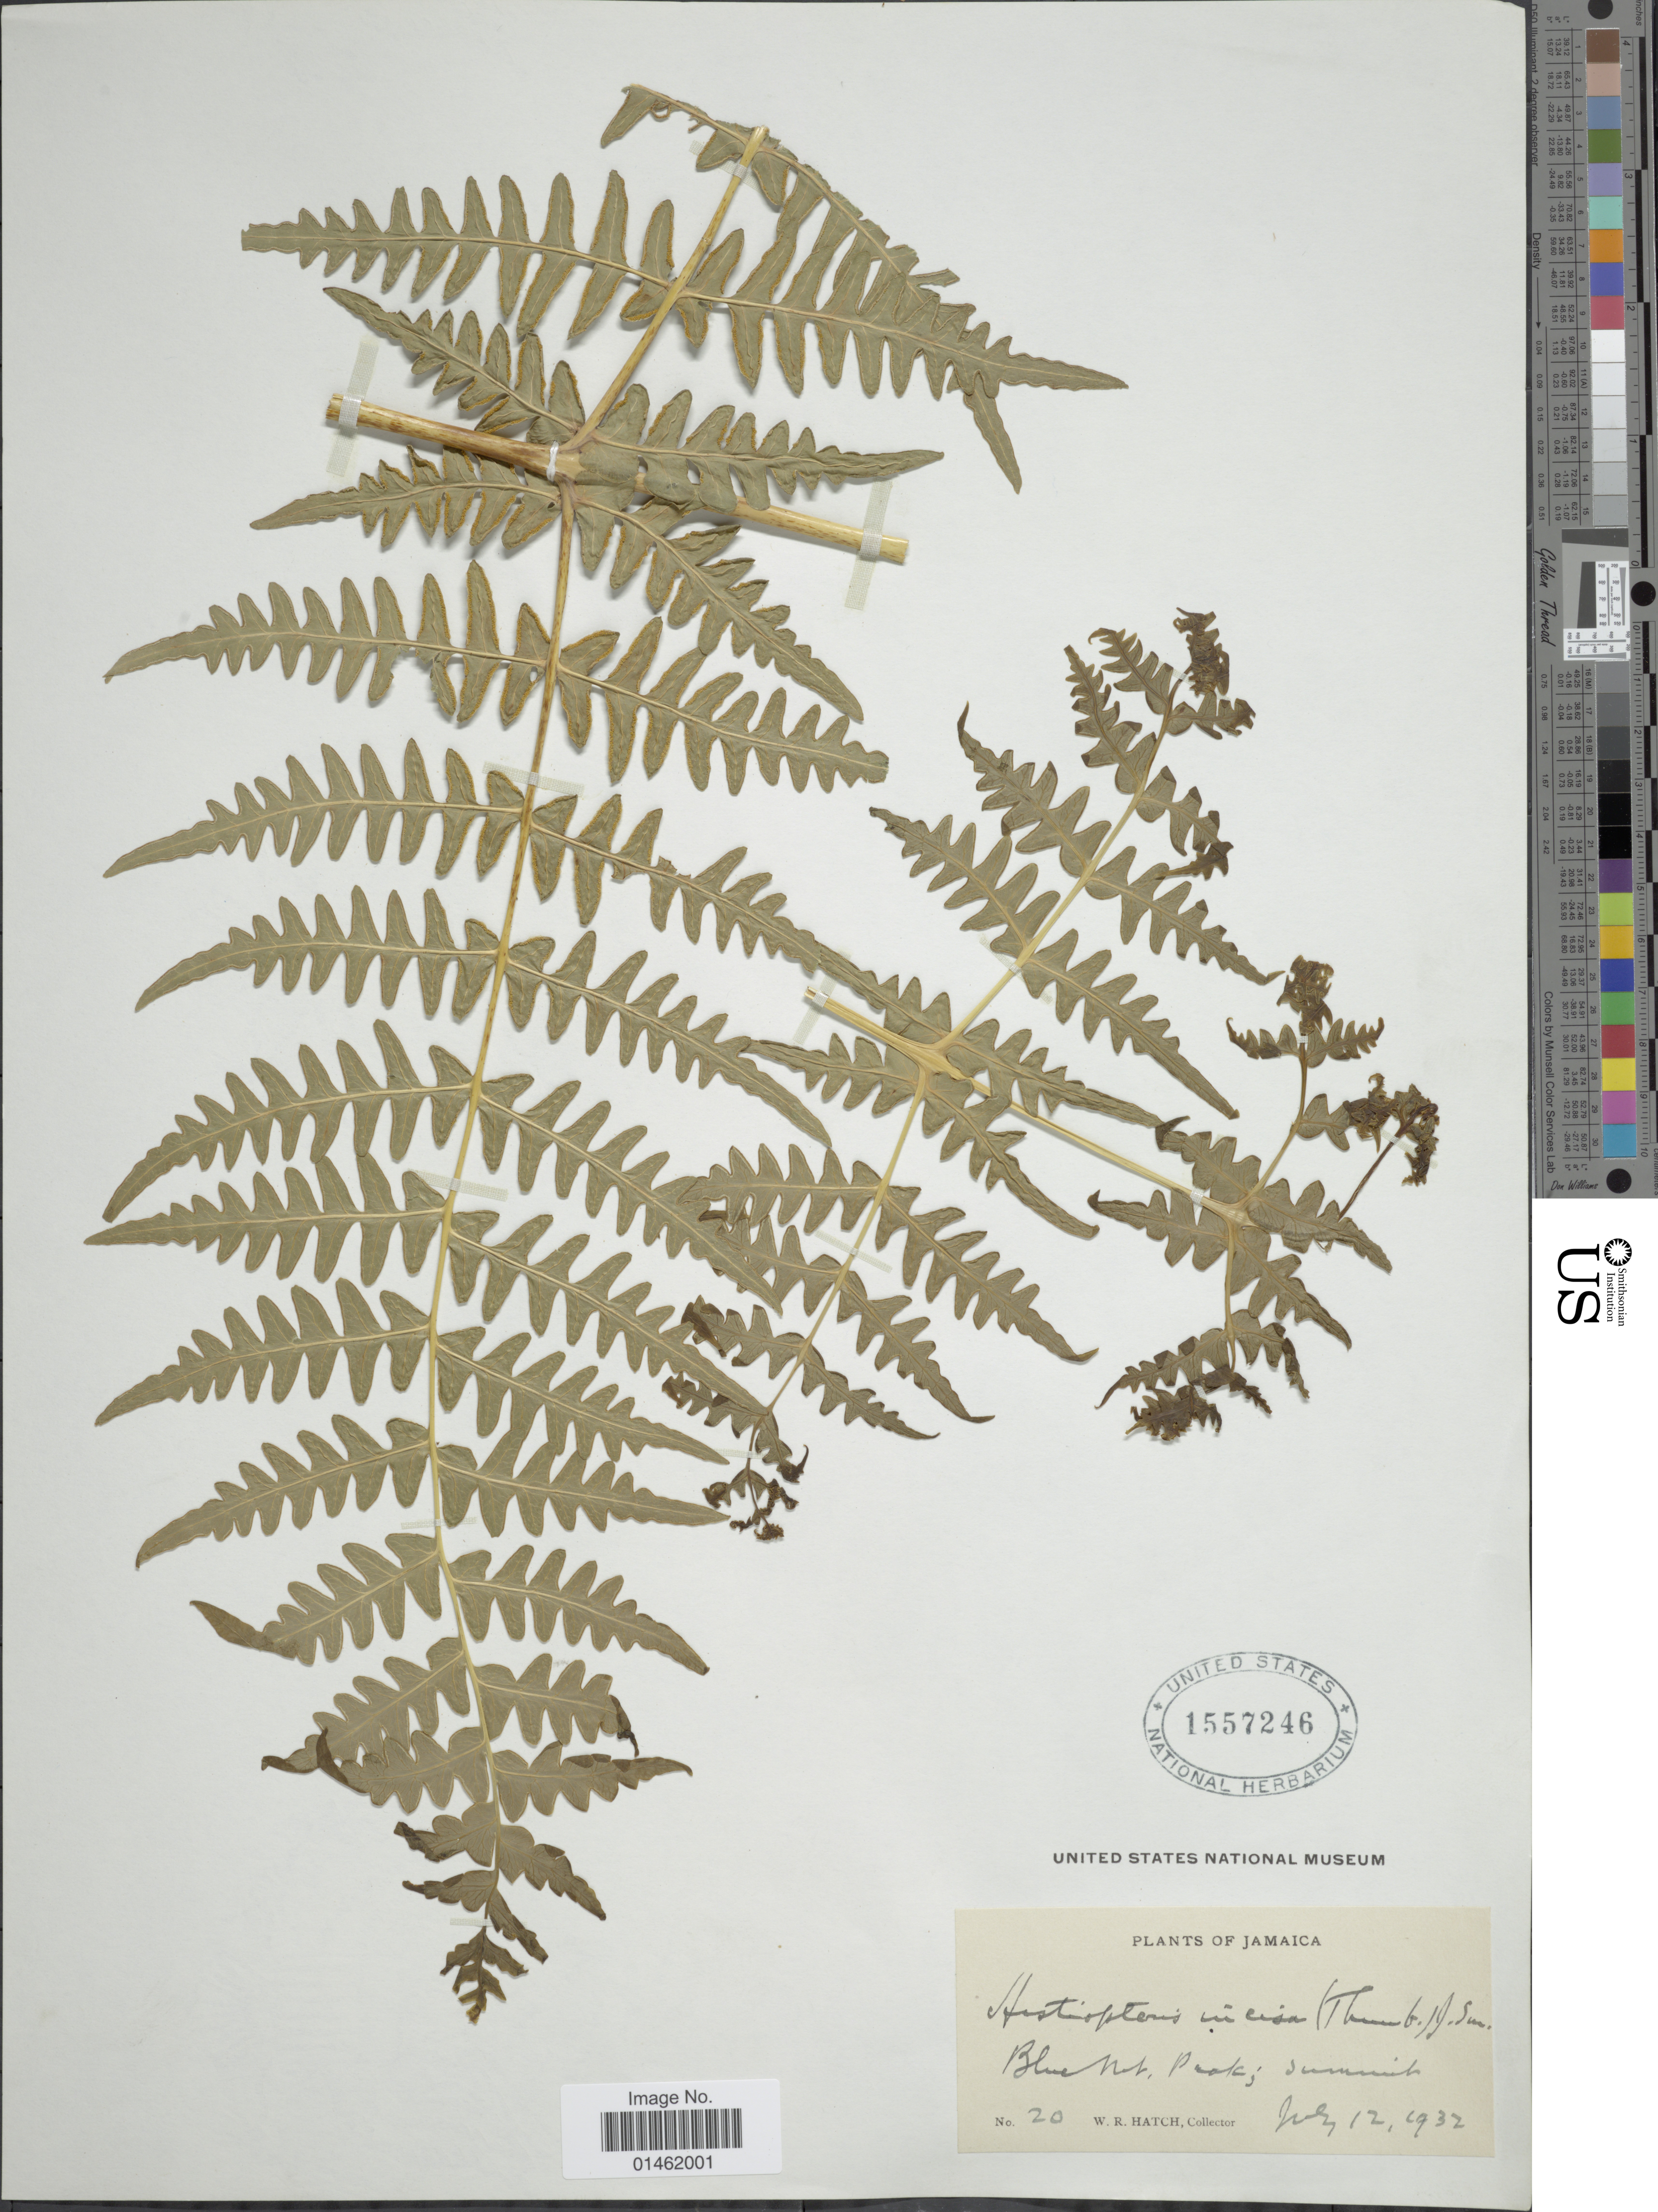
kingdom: Plantae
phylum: Tracheophyta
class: Polypodiopsida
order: Polypodiales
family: Dennstaedtiaceae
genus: Histiopteris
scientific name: Histiopteris incisa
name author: (Thunb.) J. Sm.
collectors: W. Hatch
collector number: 20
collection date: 1932-07-12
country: Jamaica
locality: Blue Mt. Peak, summit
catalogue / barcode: US 1557246